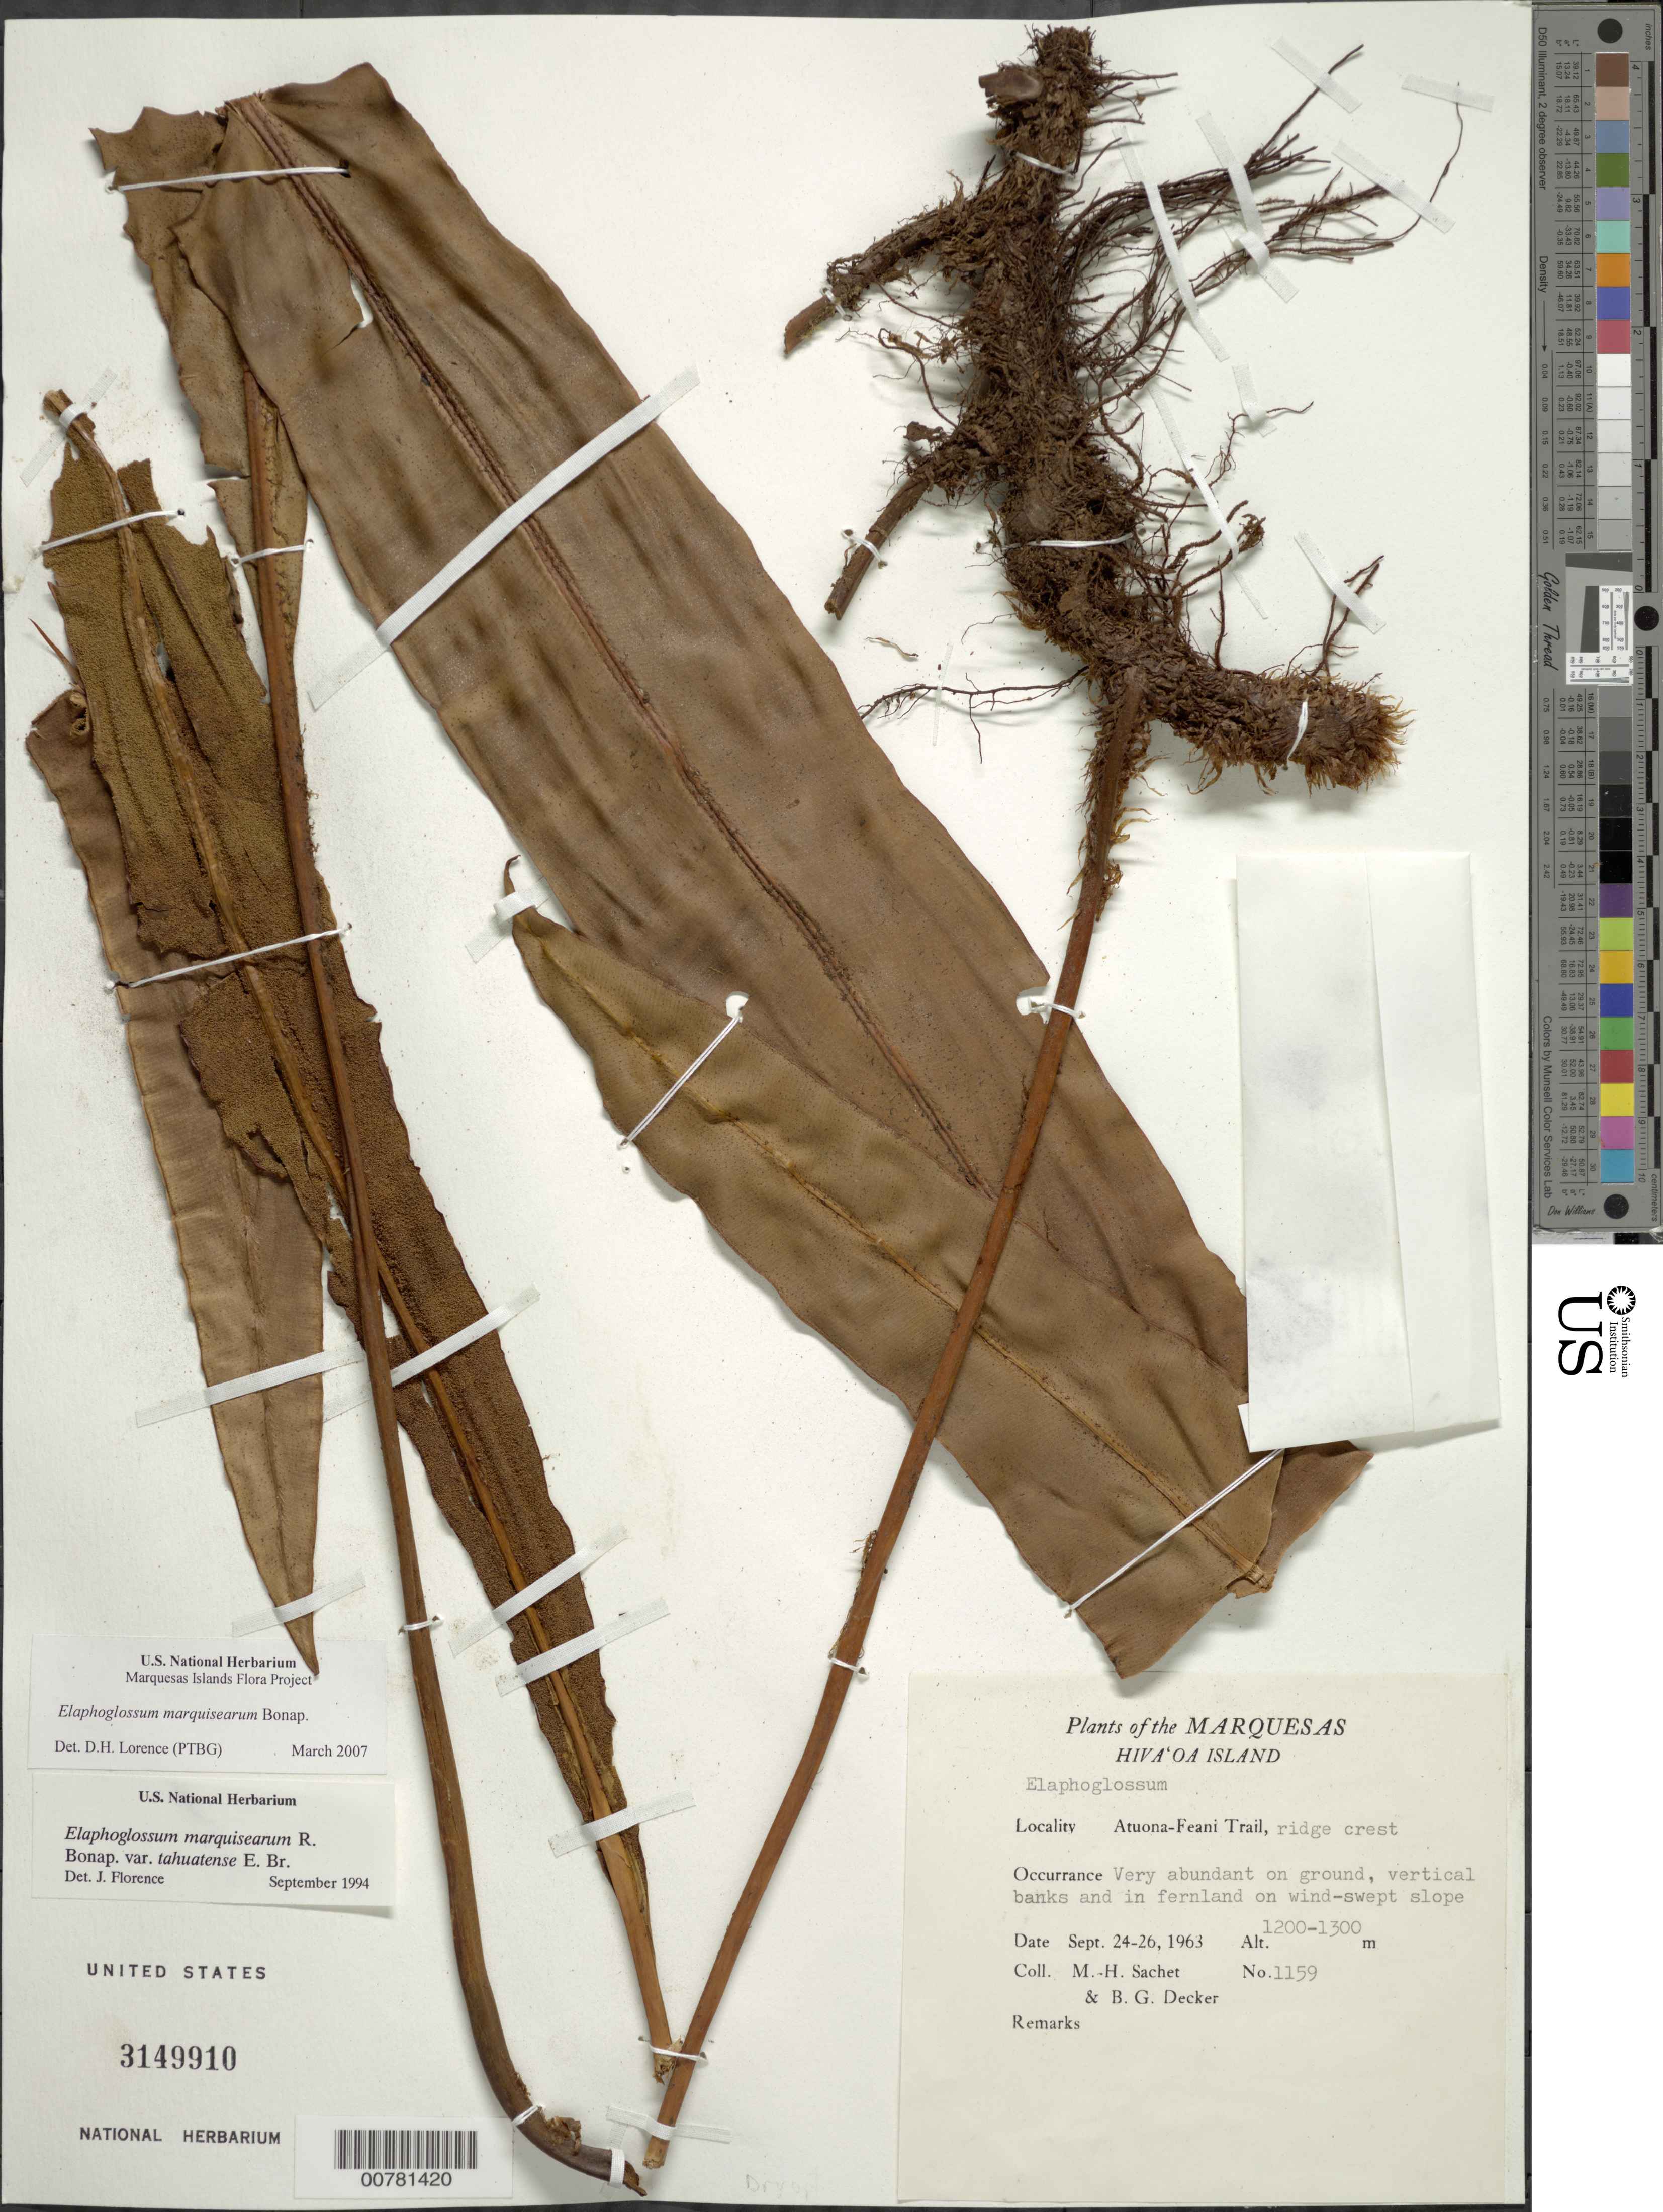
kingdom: Plantae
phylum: Tracheophyta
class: Polypodiopsida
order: Polypodiales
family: Dryopteridaceae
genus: Elaphoglossum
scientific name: Elaphoglossum marquisearum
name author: Bonap.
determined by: Lorence, David H., (PTBG), National Tropical Botanical Garden (UNITED STATES)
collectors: M.-H. Sachet & B. G. Decker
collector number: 1159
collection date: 1963-09-24/1963-09-26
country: French Polynesia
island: Hiva Oa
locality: Atuona-Feani Trail, ridge crest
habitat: Very abundant on ground, vertical banks and in fernland on wind-swept slope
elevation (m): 1200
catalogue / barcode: US 3149910